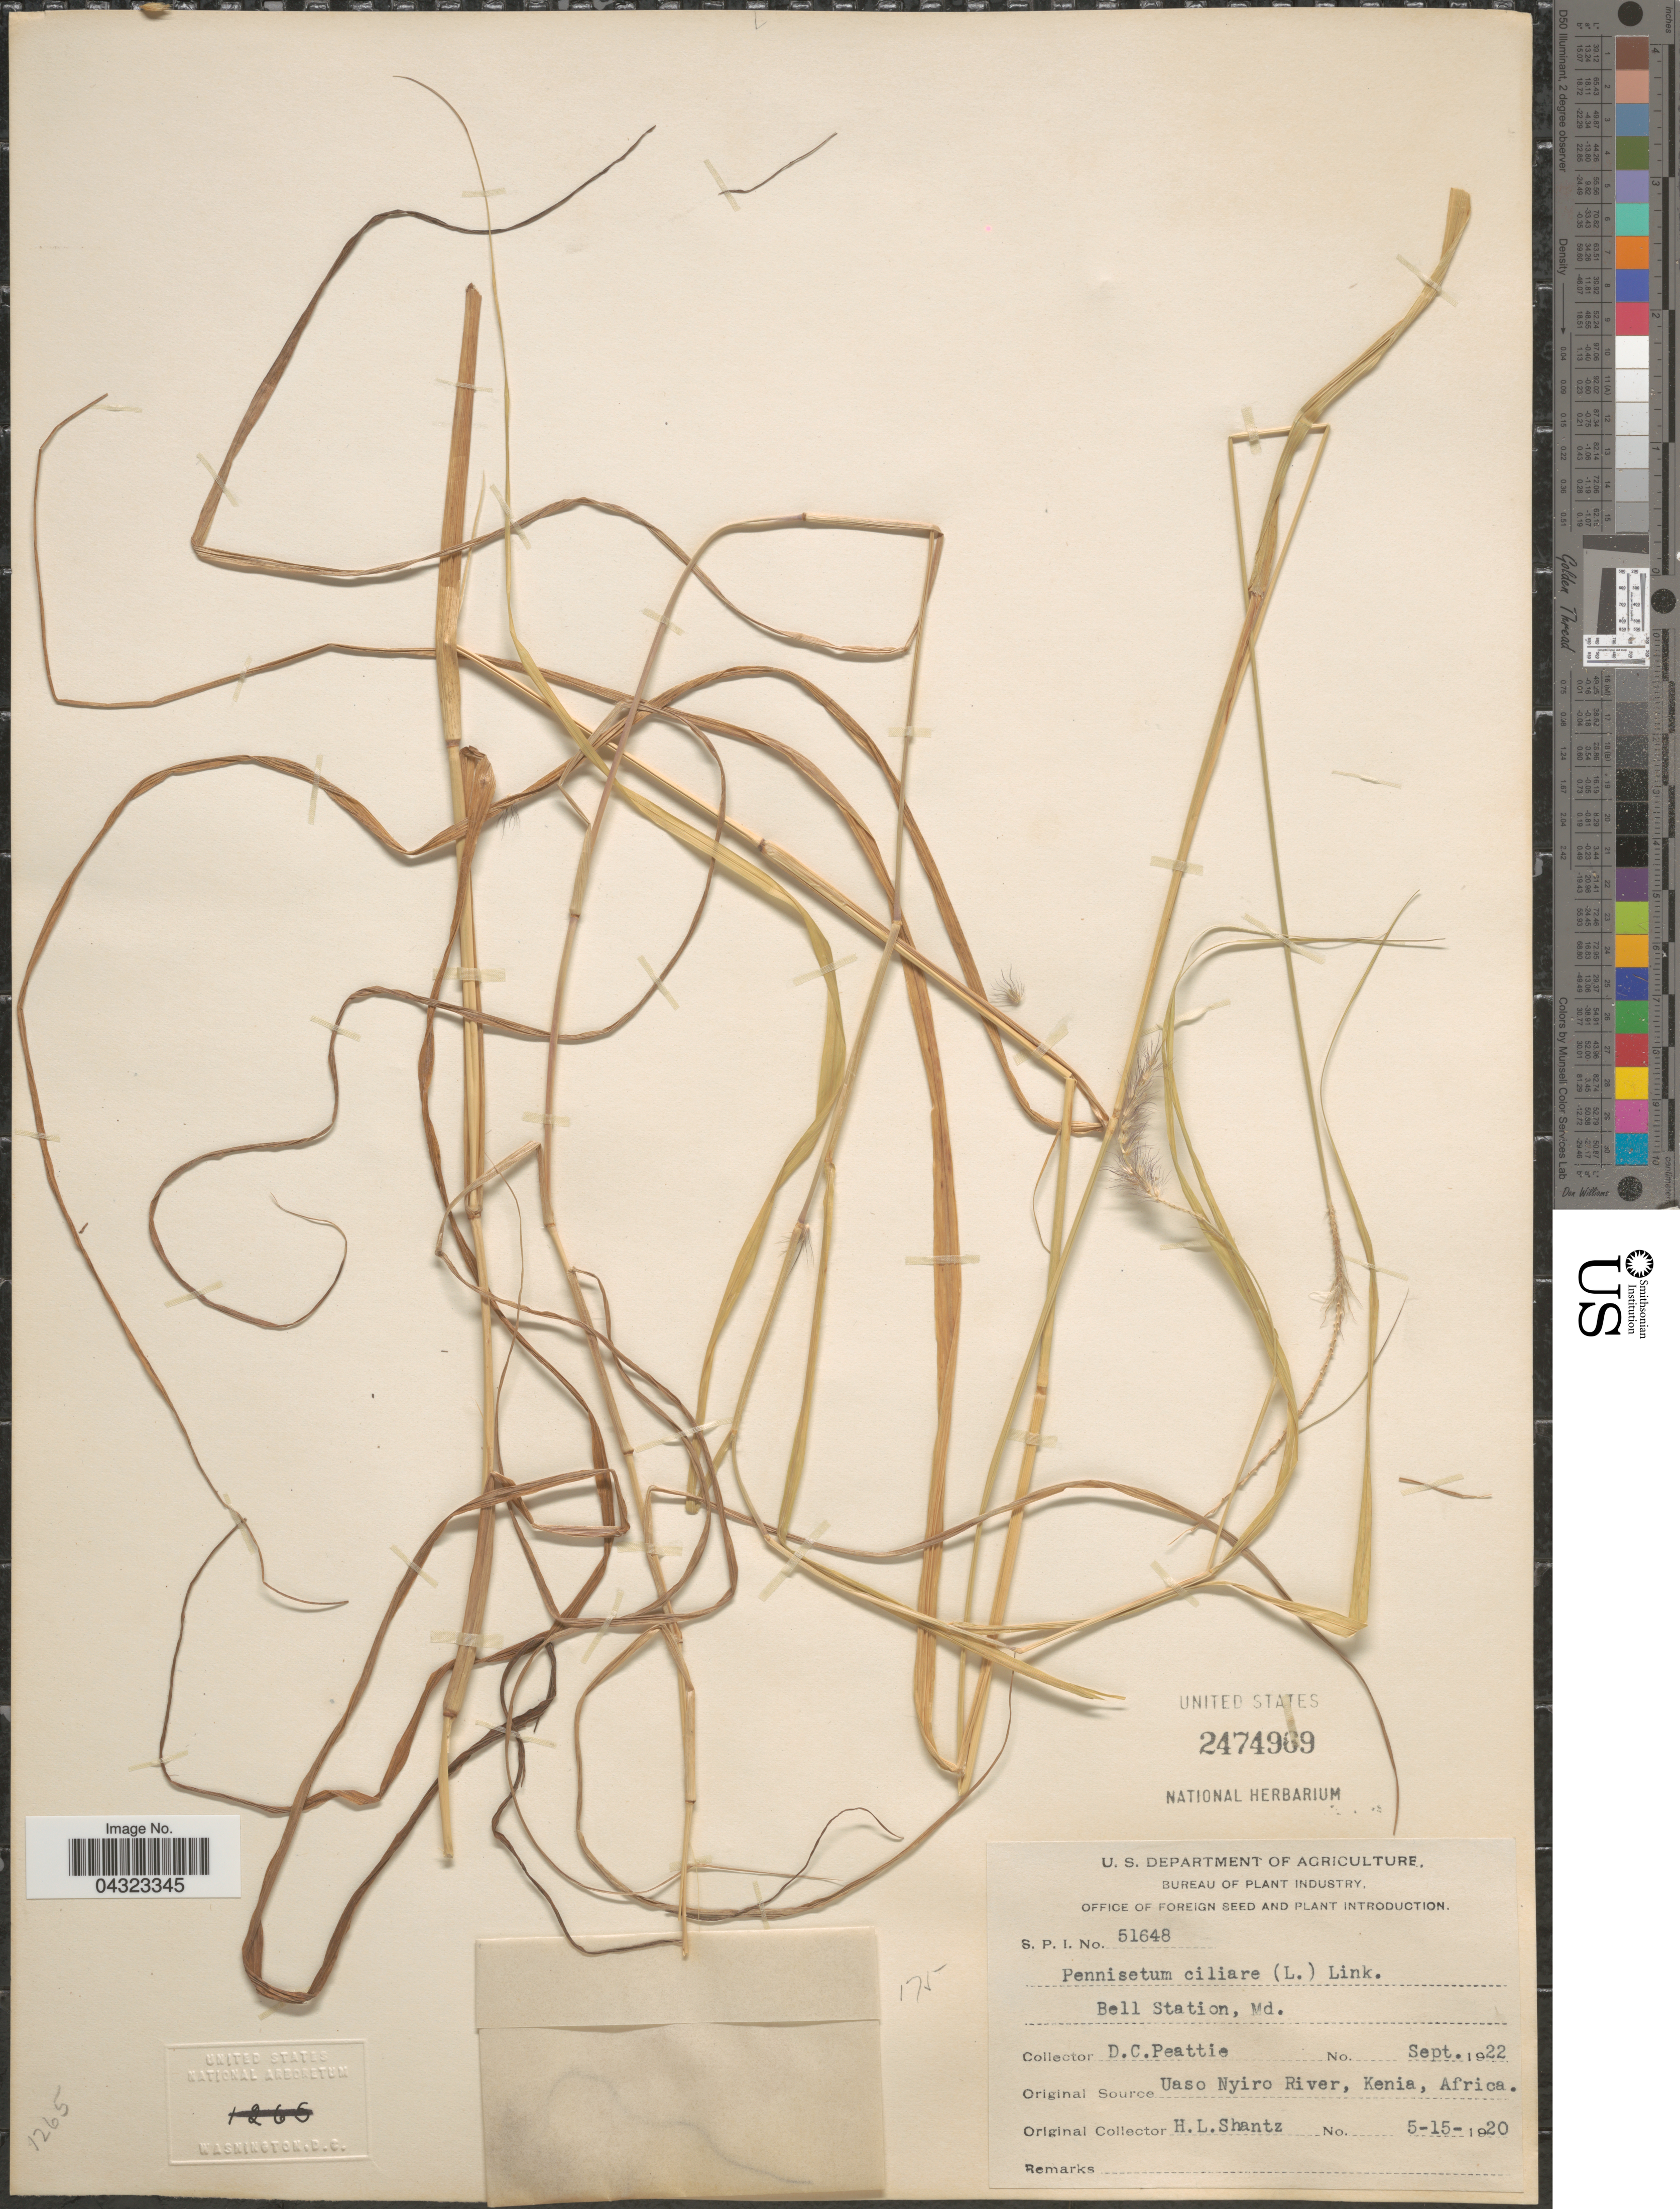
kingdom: Plantae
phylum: Tracheophyta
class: Liliopsida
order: Poales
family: Poaceae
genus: Cenchrus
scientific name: Cenchrus ciliaris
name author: L.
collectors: D. Peattie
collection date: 1922-09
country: United States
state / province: Maryland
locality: Bell Station.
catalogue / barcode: US 2474969